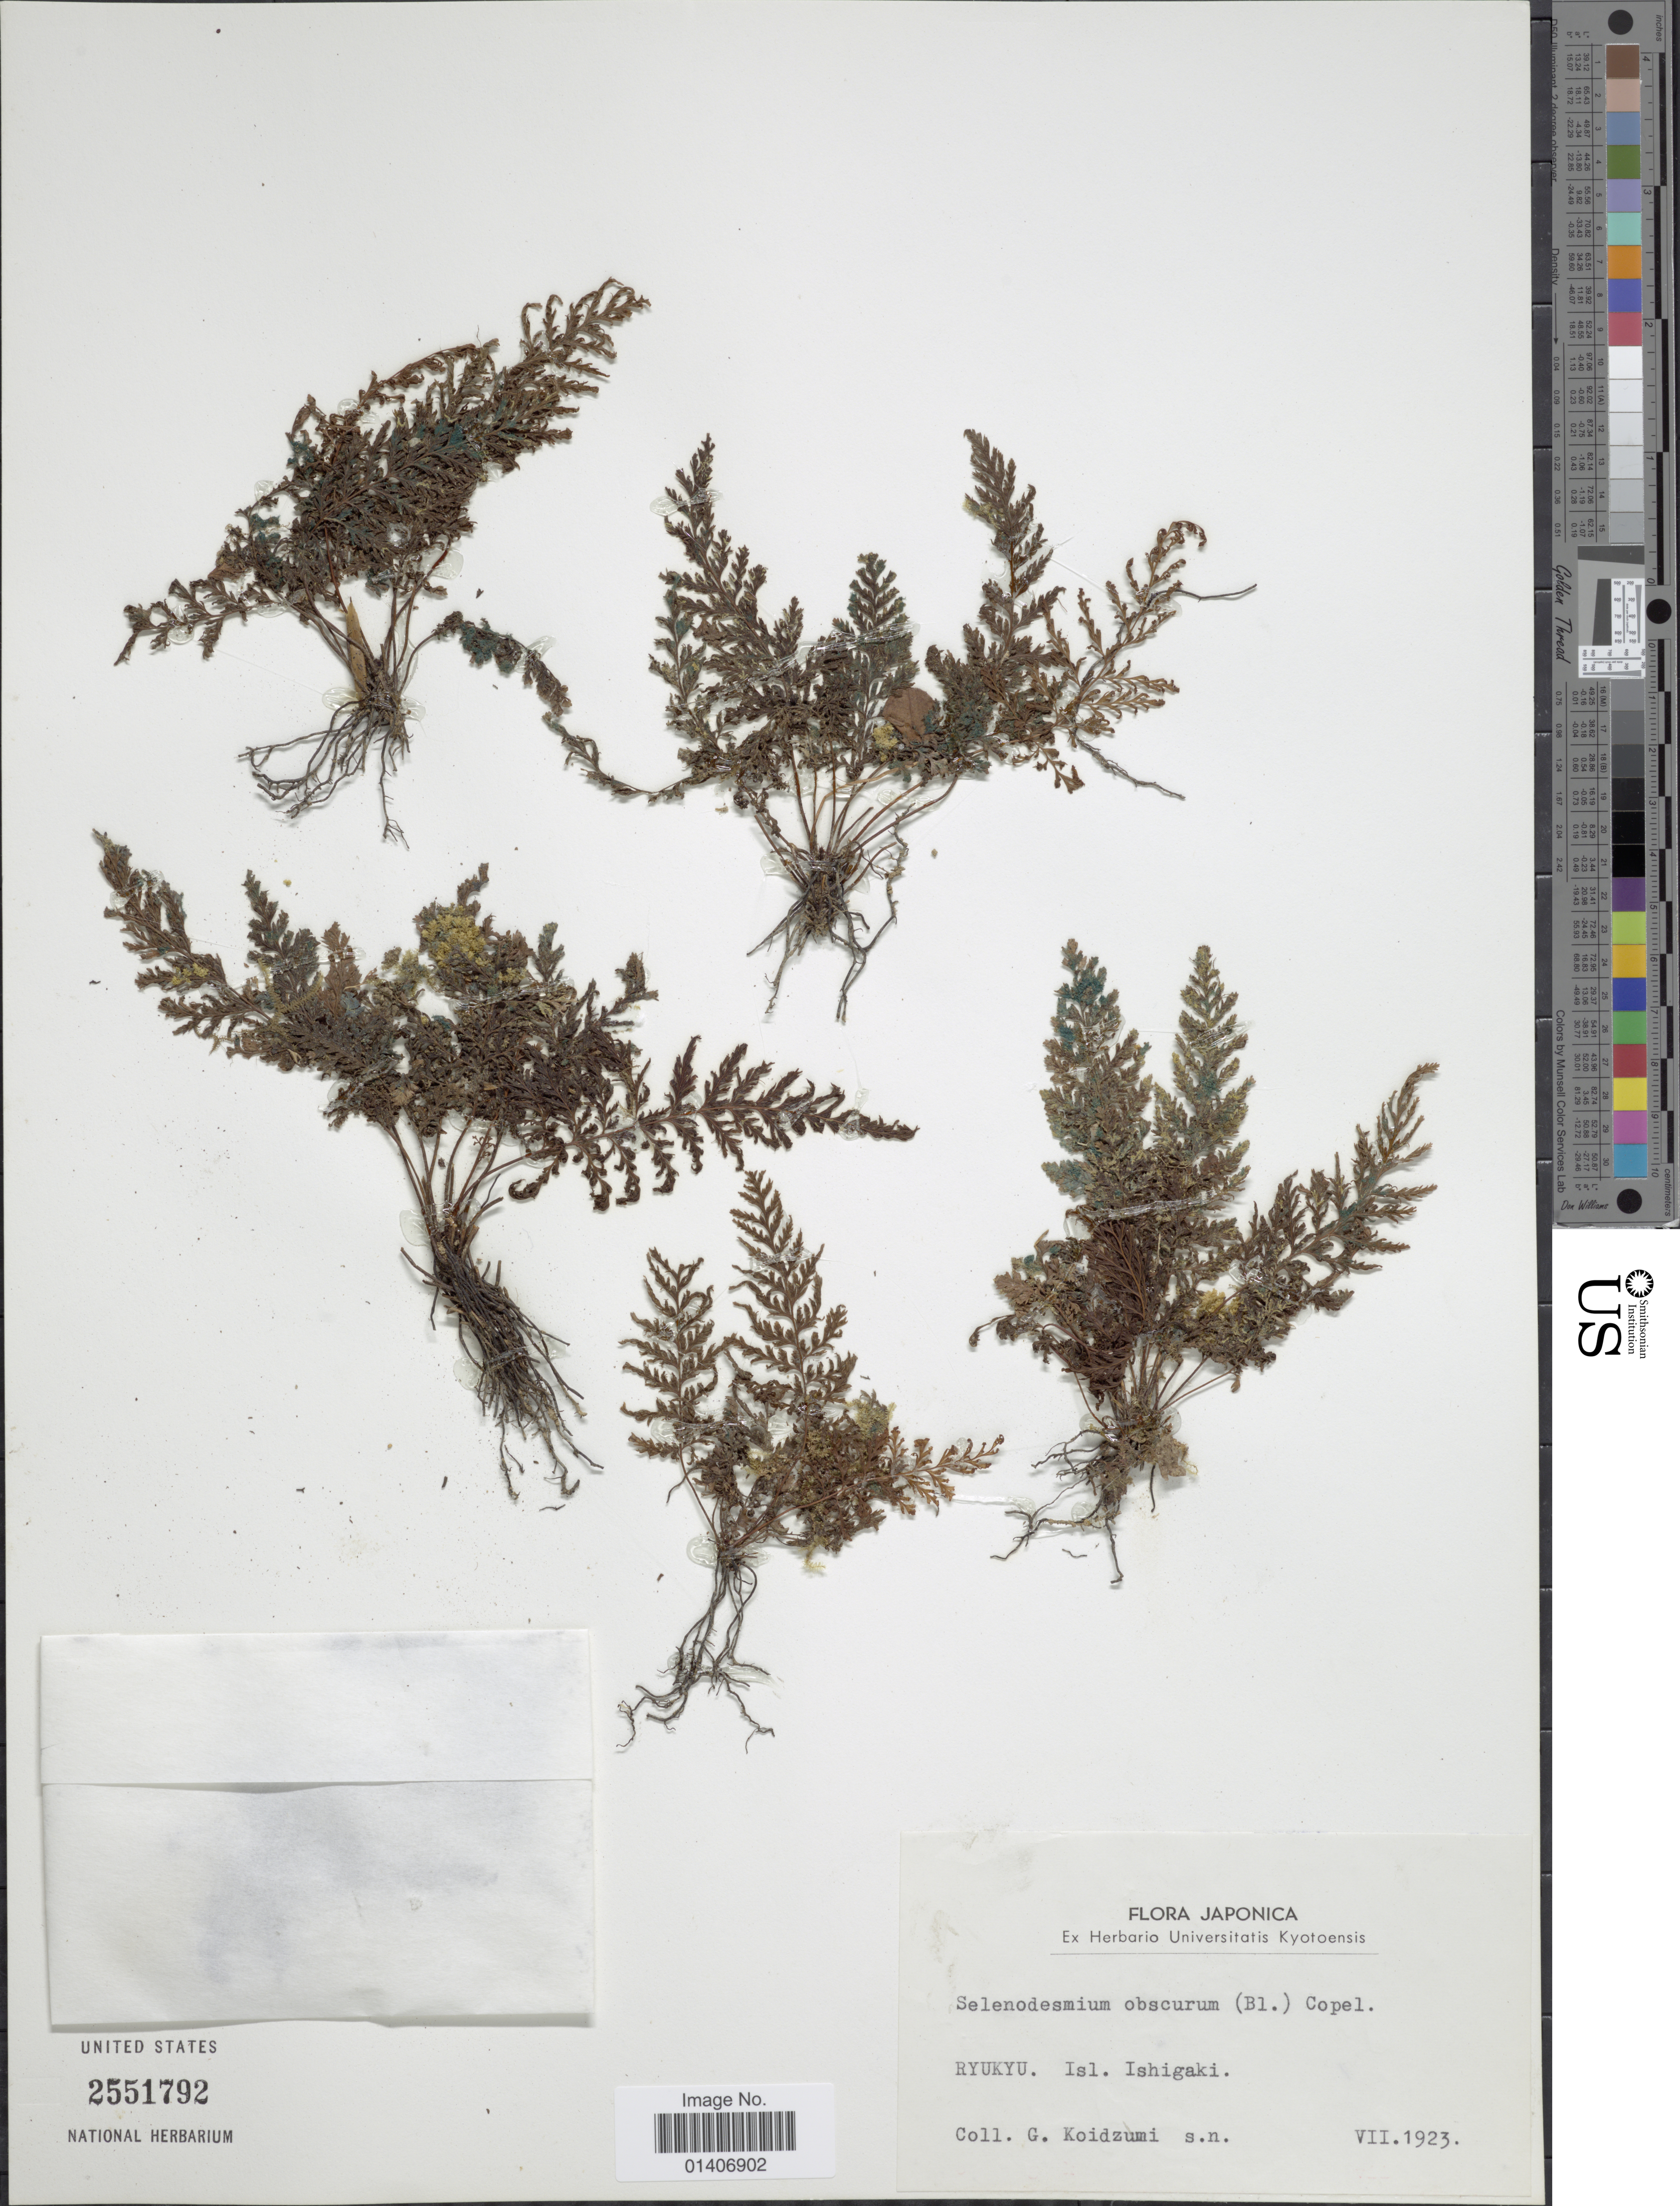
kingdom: Plantae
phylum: Tracheophyta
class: Polypodiopsida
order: Hymenophyllales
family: Hymenophyllaceae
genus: Abrodictyum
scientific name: Abrodictyum obscurum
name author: (Blume) Ebihara & K. Iwats.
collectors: G. Koidzumi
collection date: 1923-07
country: Japan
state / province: Okinawa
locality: Ryukyu. isl Ishigaki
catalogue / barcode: US 2551792